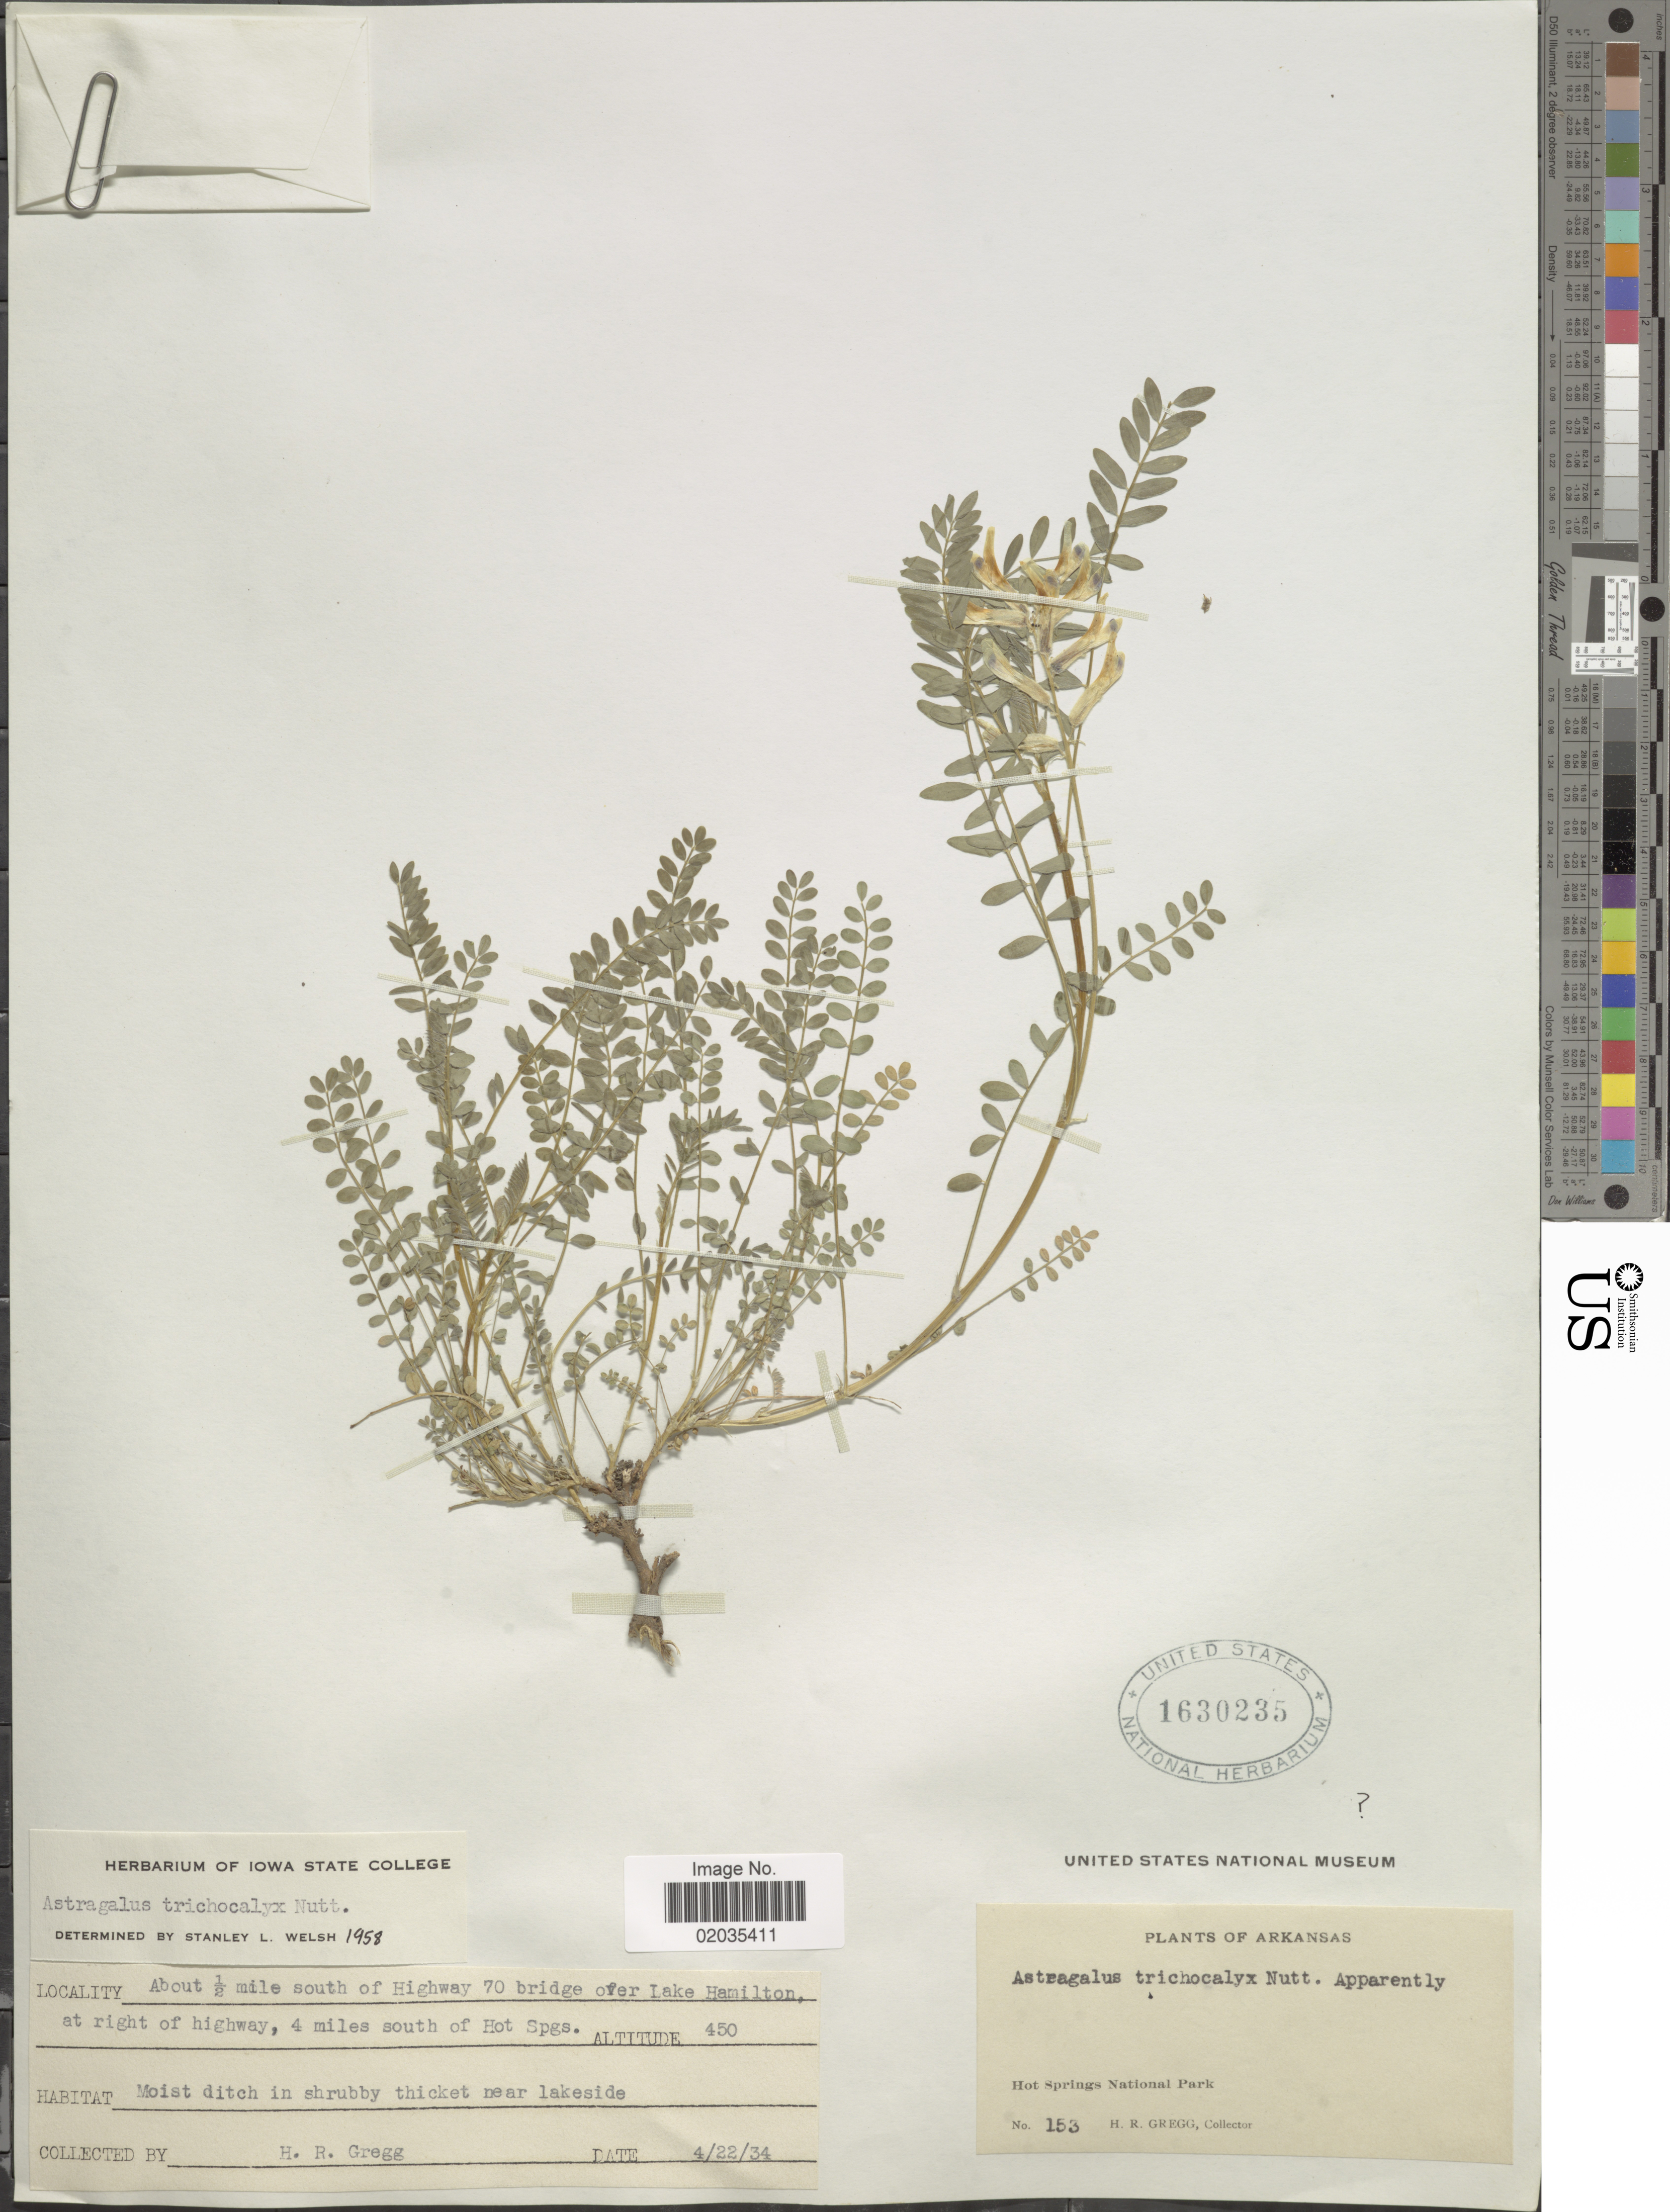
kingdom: Plantae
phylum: Tracheophyta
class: Magnoliopsida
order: Fabales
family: Fabaceae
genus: Astragalus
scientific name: Astragalus trichocalyx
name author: Nutt. ex Torr. & A. Gray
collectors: H. Gregg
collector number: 153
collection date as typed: Transcribed d/m/y: 22/4/34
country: United States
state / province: Arkansas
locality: About ½ mil south of Highway 70 bridge over Lake Hamilton, at right of highway, 4 miles south of Hot Spgs. Hot Springs National Park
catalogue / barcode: US 1630235